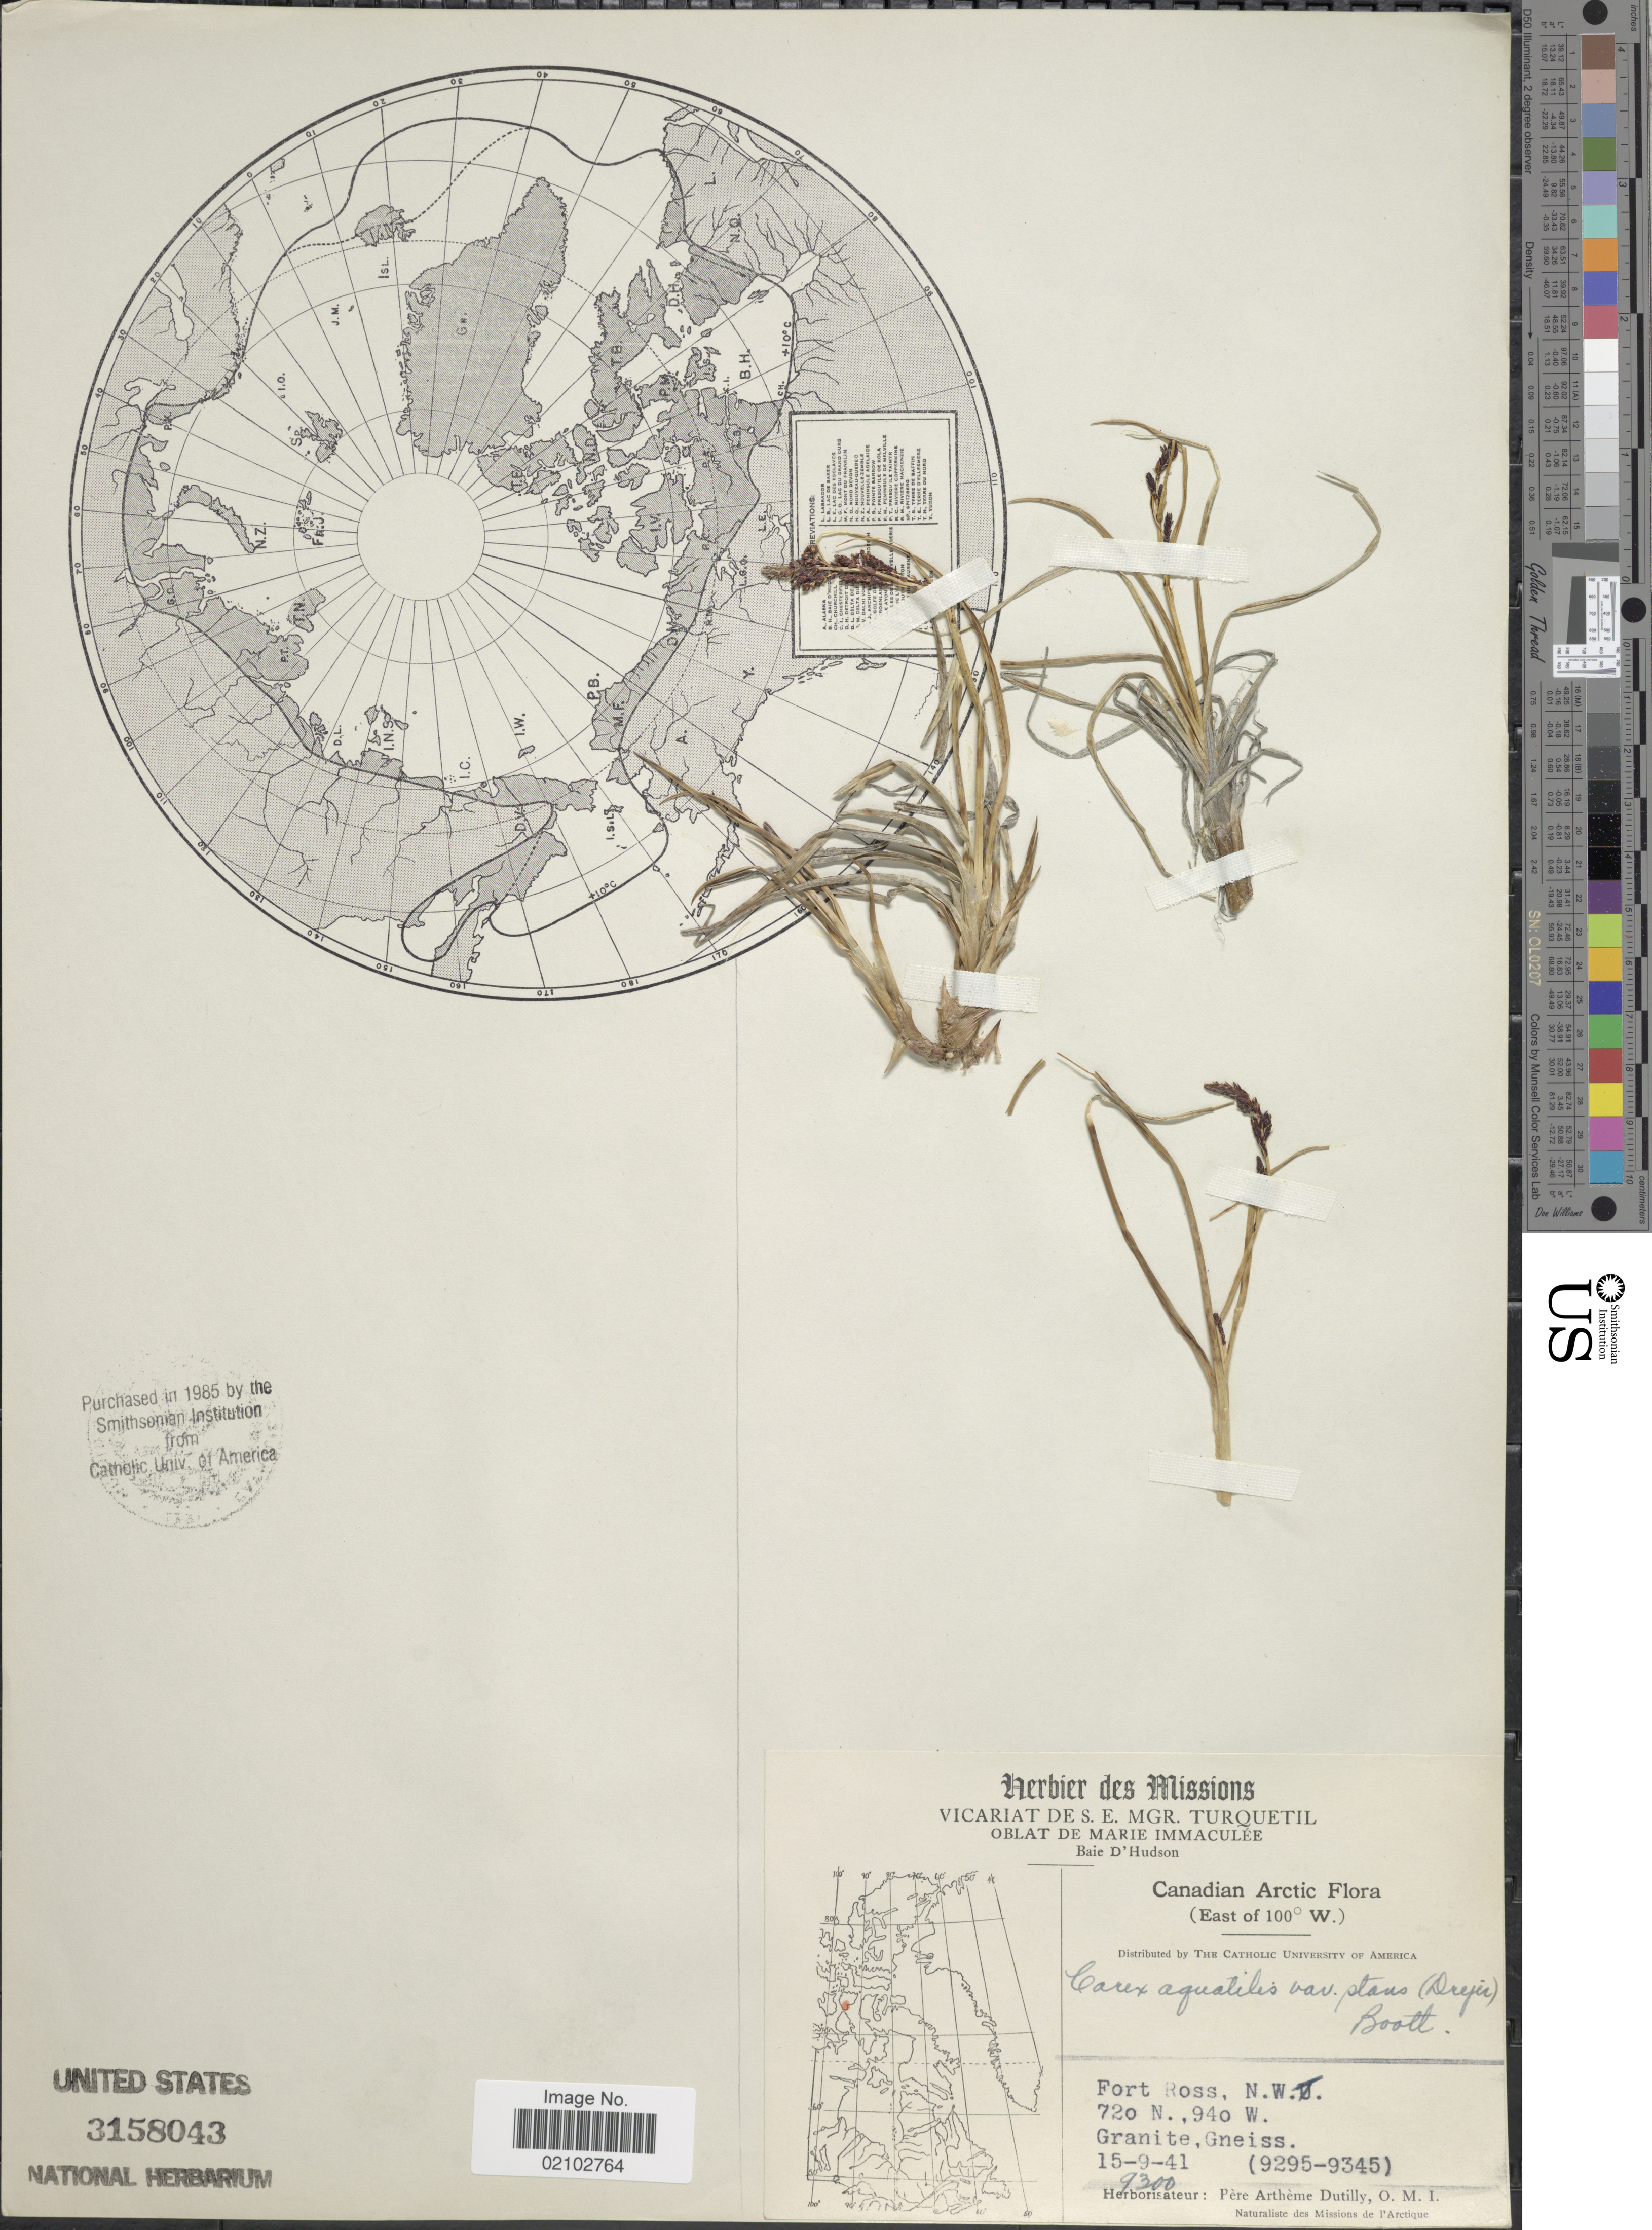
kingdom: Plantae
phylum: Tracheophyta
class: Liliopsida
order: Poales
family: Cyperaceae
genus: Carex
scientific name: Carex aquatilis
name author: Wahlenb.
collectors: A. Dutilly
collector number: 9300?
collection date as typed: Transcribed d/m/y: 15/9/41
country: Canada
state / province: Northwest Territories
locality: Canadian Arctic (East of 100 degrees W), Fort Ross.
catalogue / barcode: US 3158043